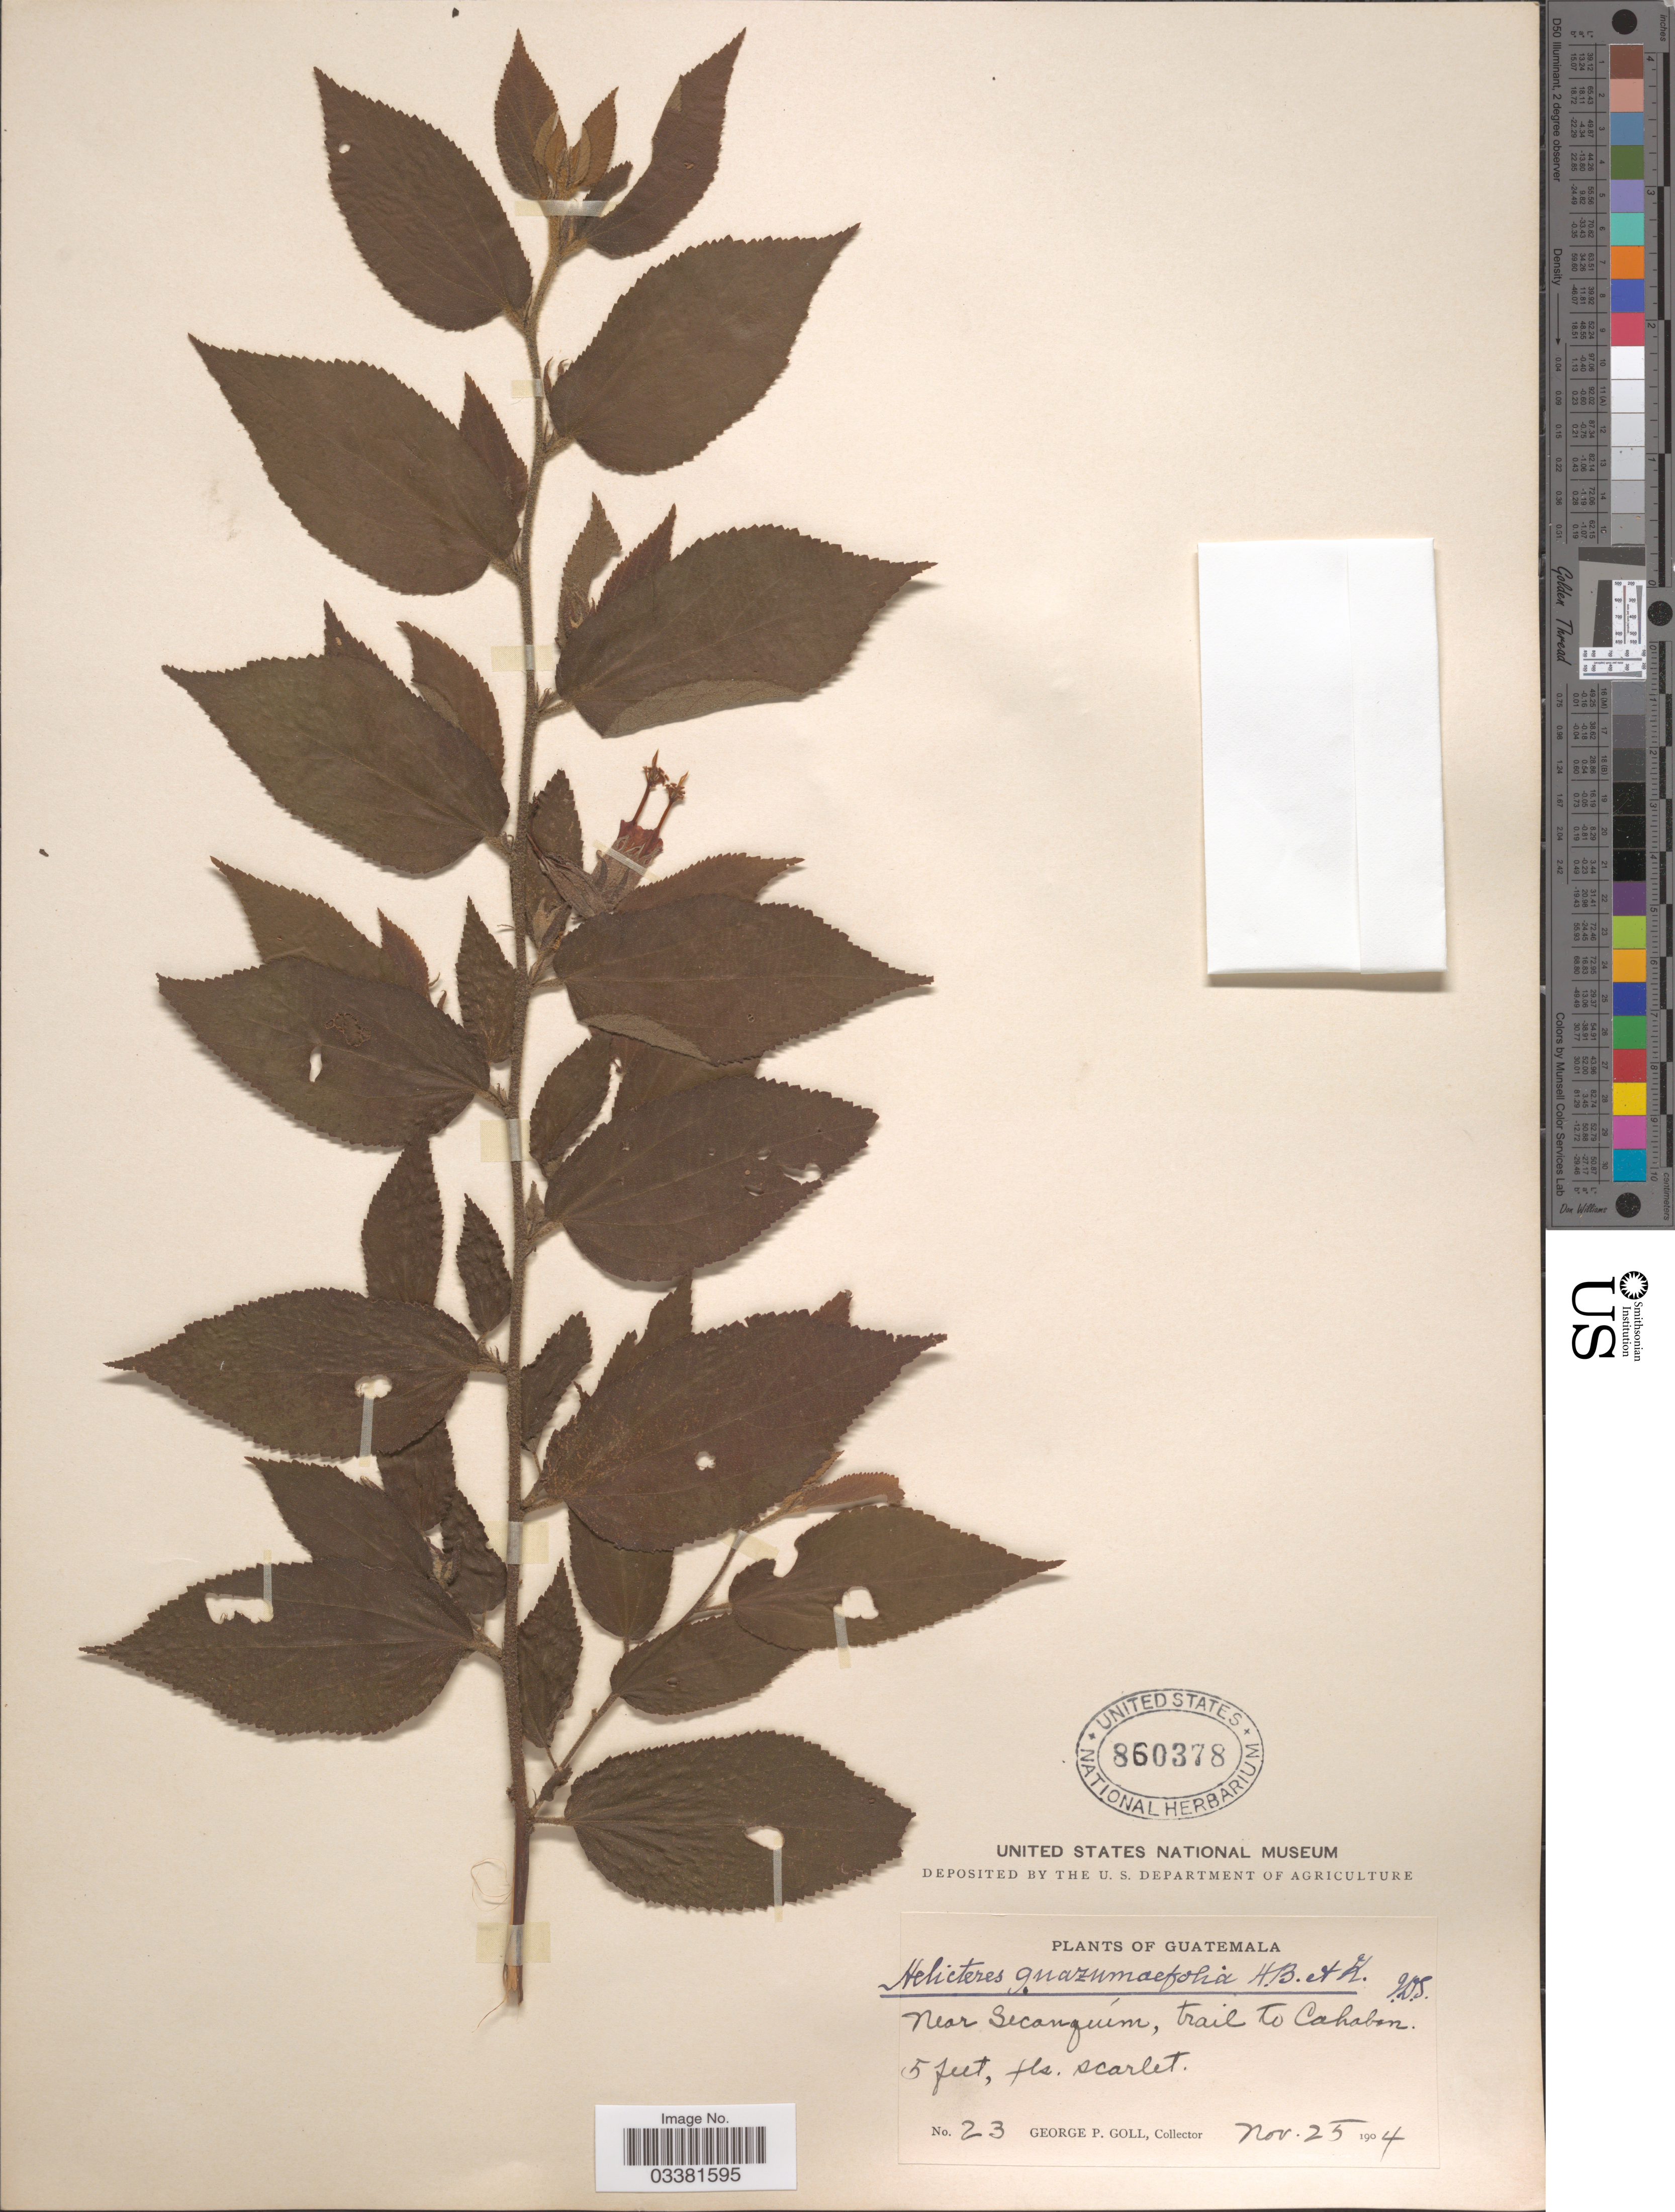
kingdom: Plantae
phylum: Tracheophyta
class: Magnoliopsida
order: Malvales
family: Malvaceae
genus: Helicteres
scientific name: Helicteres guazumifolia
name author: Kunth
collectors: G. P. Goll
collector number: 23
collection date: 1904-11-25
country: Guatemala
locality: Near Secanquím, trail to Cahabon.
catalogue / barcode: US 860378